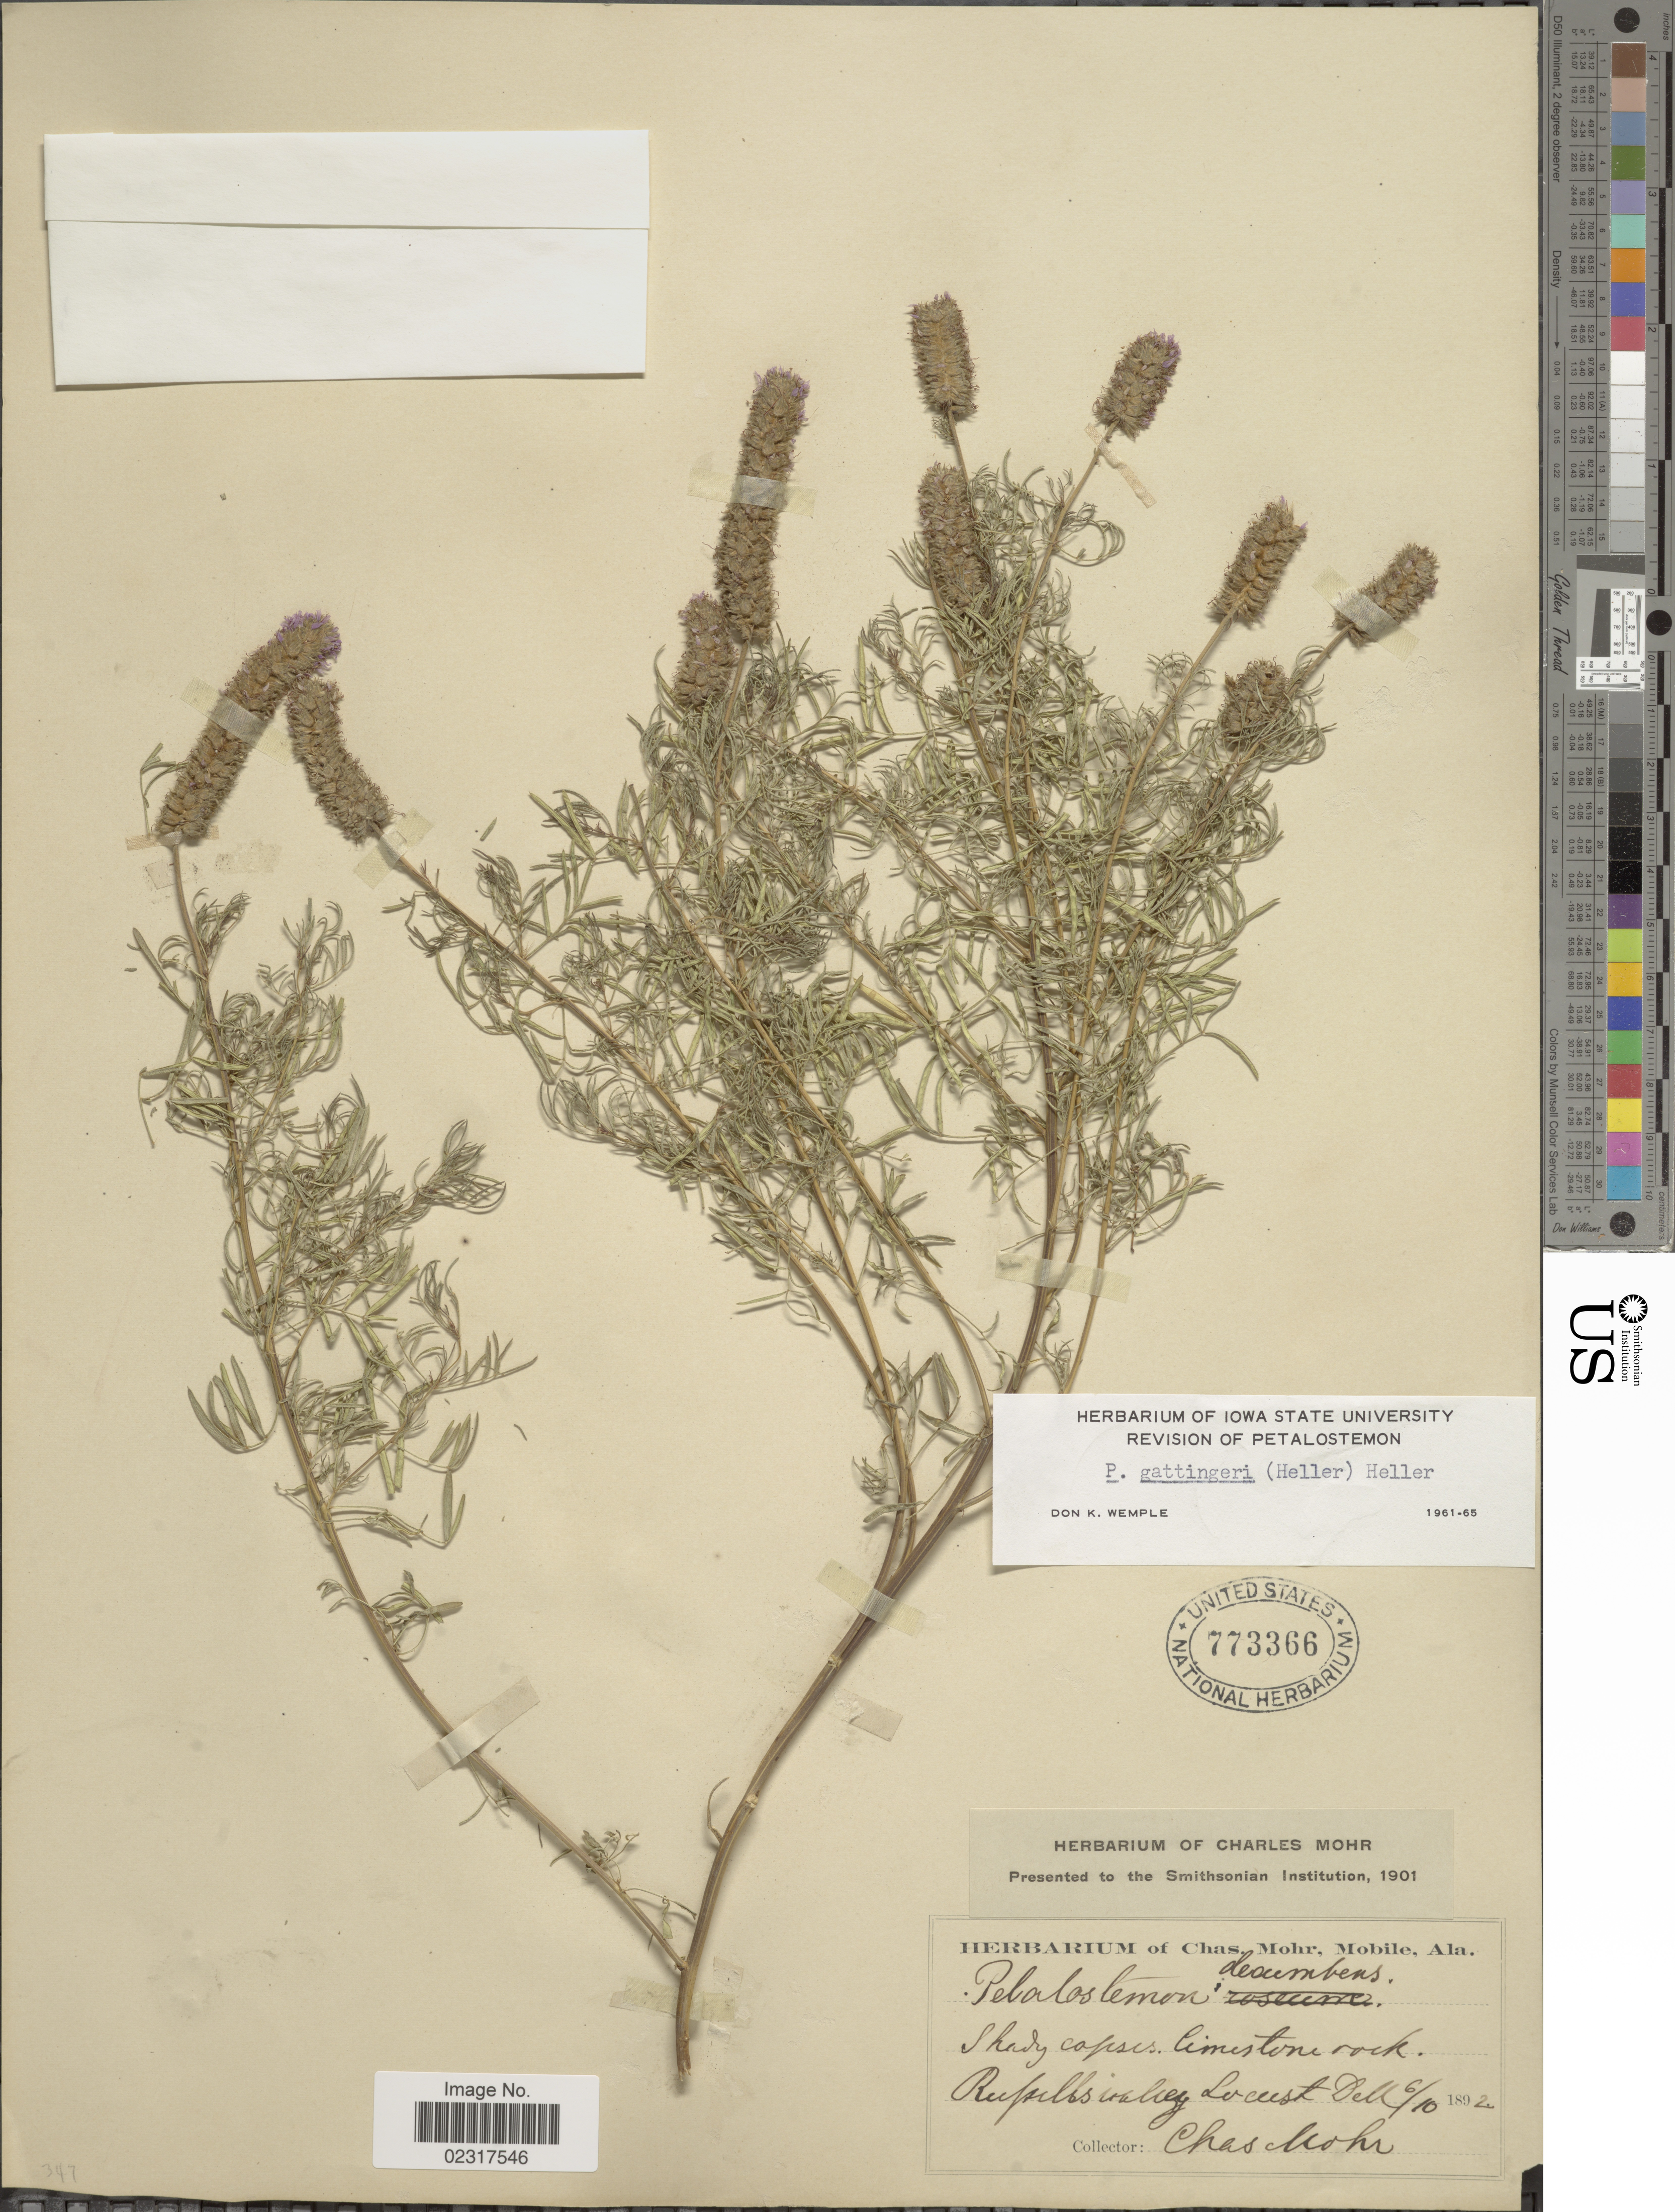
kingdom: Plantae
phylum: Tracheophyta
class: Magnoliopsida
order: Fabales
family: Fabaceae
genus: Dalea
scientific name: Dalea gattingeri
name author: (A. Heller) Barneby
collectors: Mohr, C. T. (herbarium)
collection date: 1892-06-10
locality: Russells Valley Locust Bell.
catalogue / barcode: US 773366